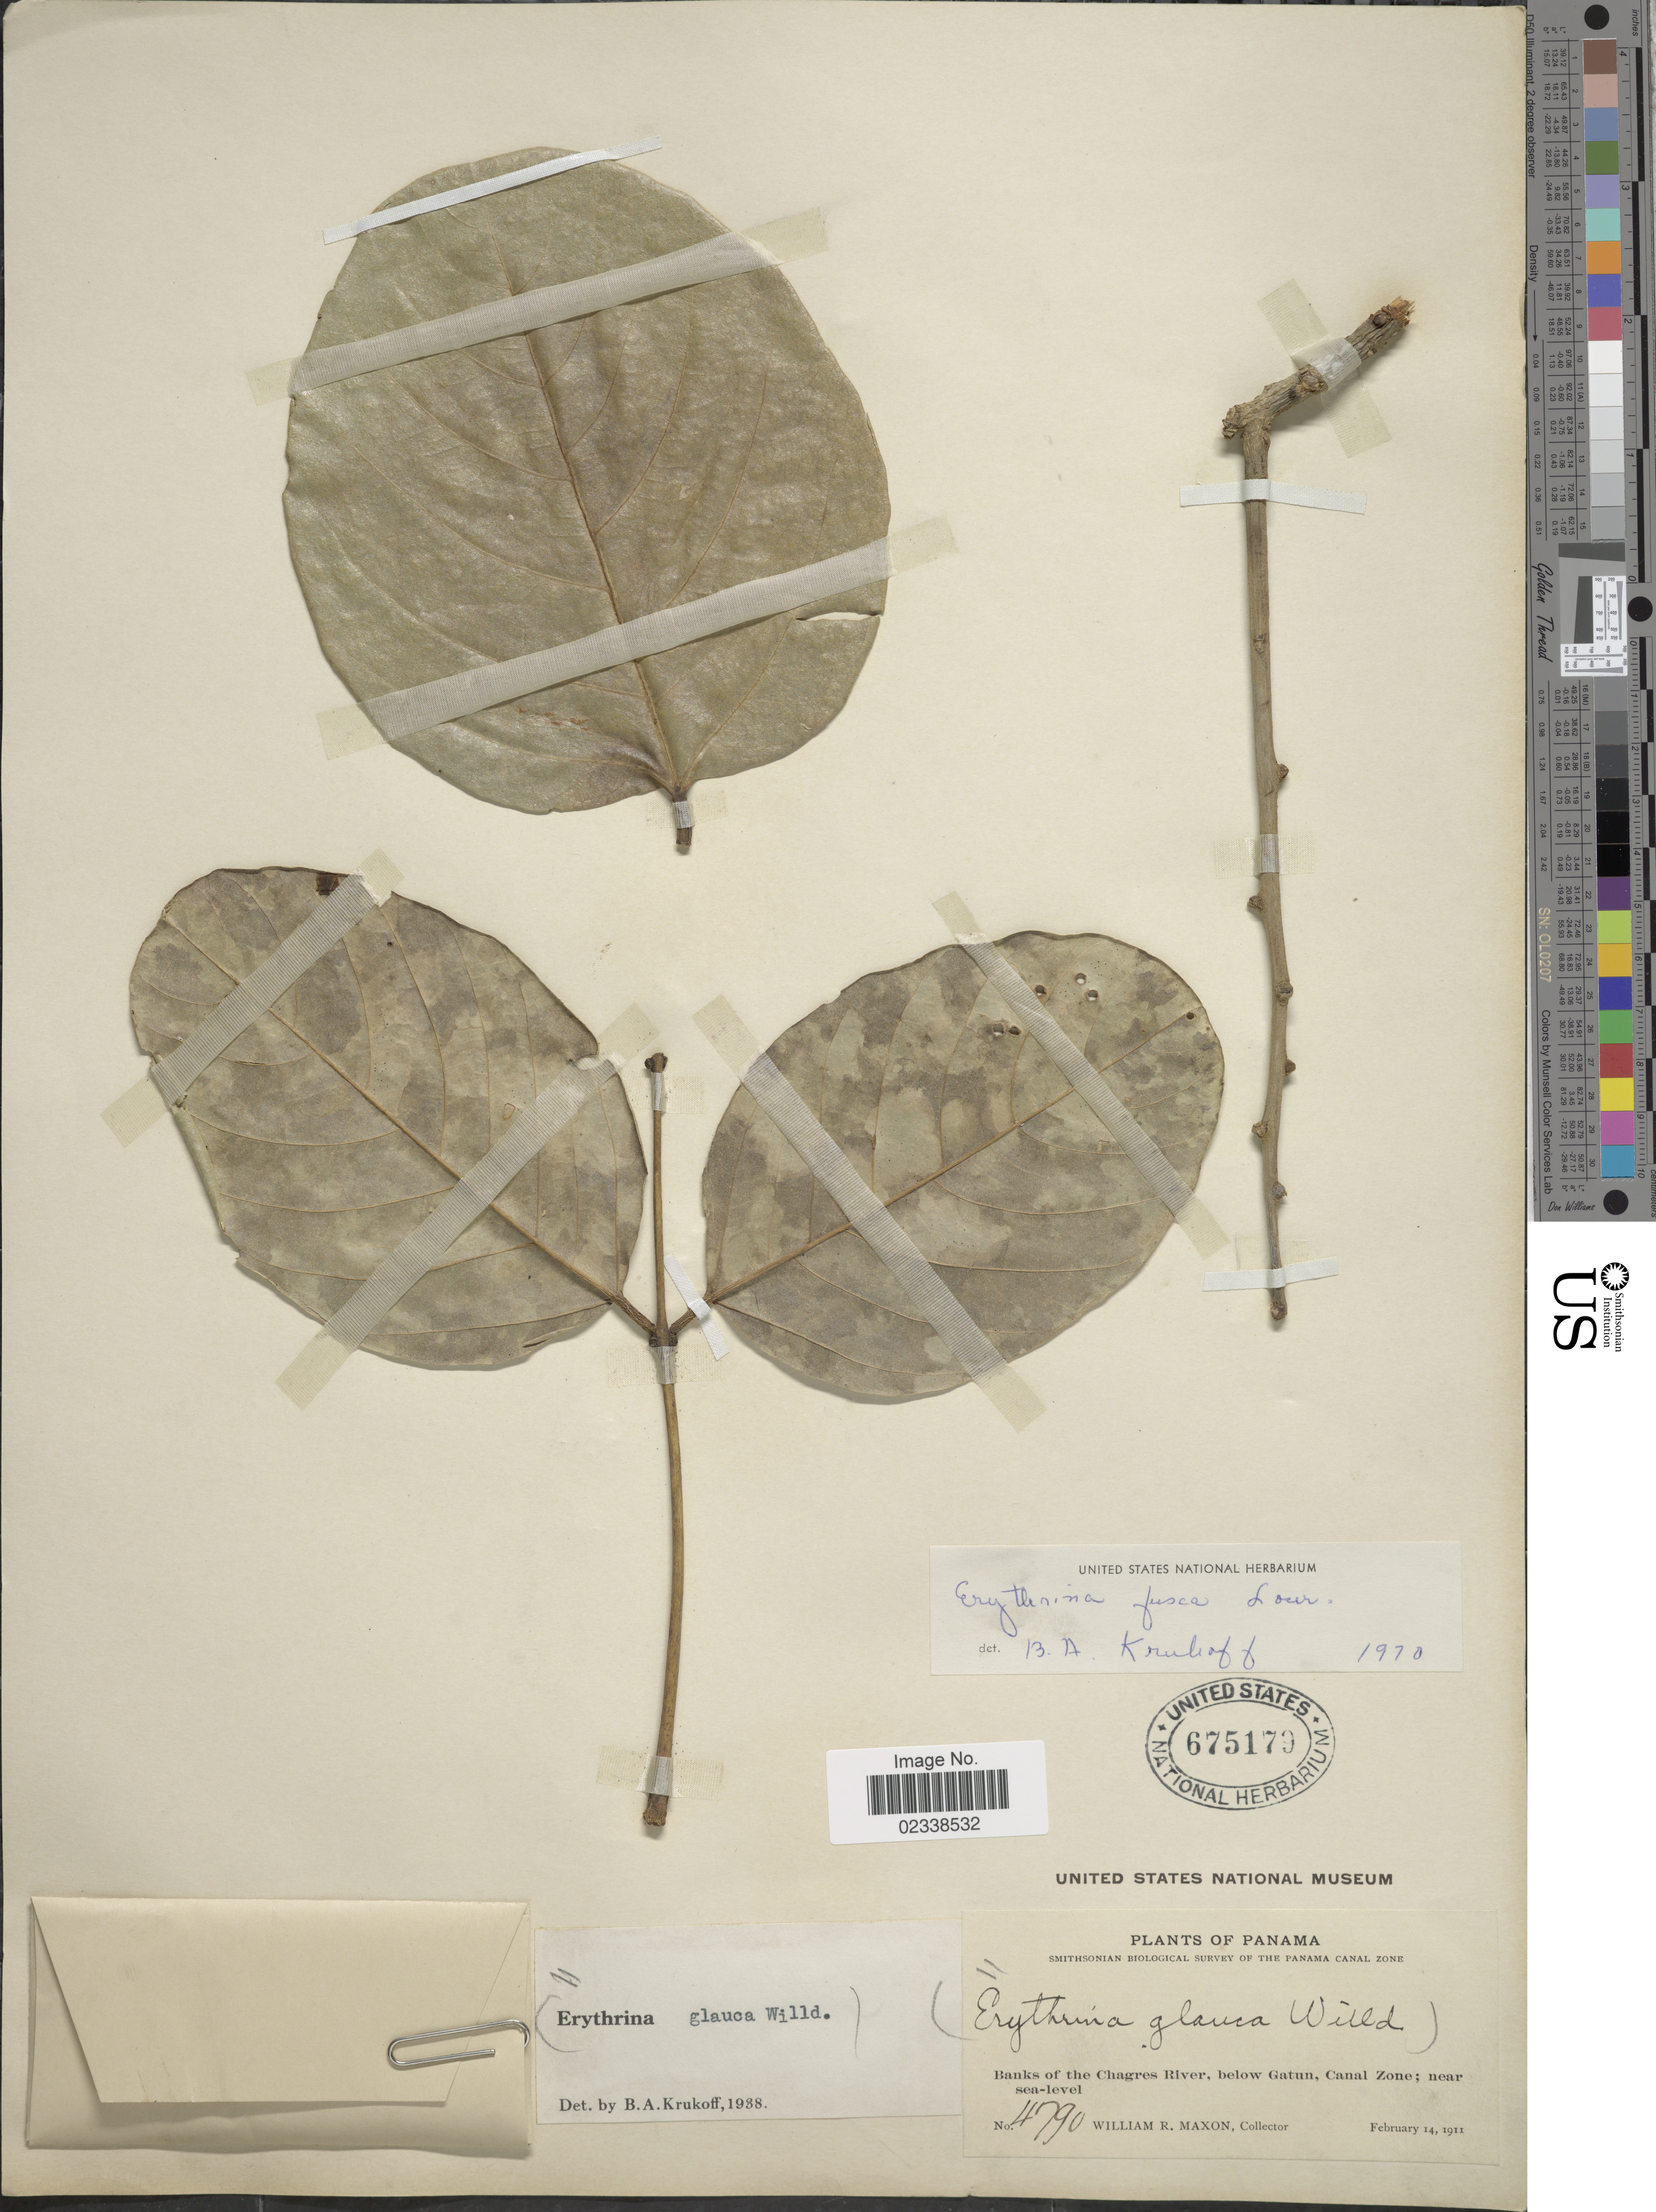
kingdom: Plantae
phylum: Tracheophyta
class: Magnoliopsida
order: Fabales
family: Fabaceae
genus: Erythrina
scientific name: Erythrina fusca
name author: Lour.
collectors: W. R. Maxon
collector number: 4790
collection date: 1911-02-14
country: Panama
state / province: Colón / Panamá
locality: Banks of the Chagres River, below Gatun, the Panama Canal Zone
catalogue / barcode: US 675179